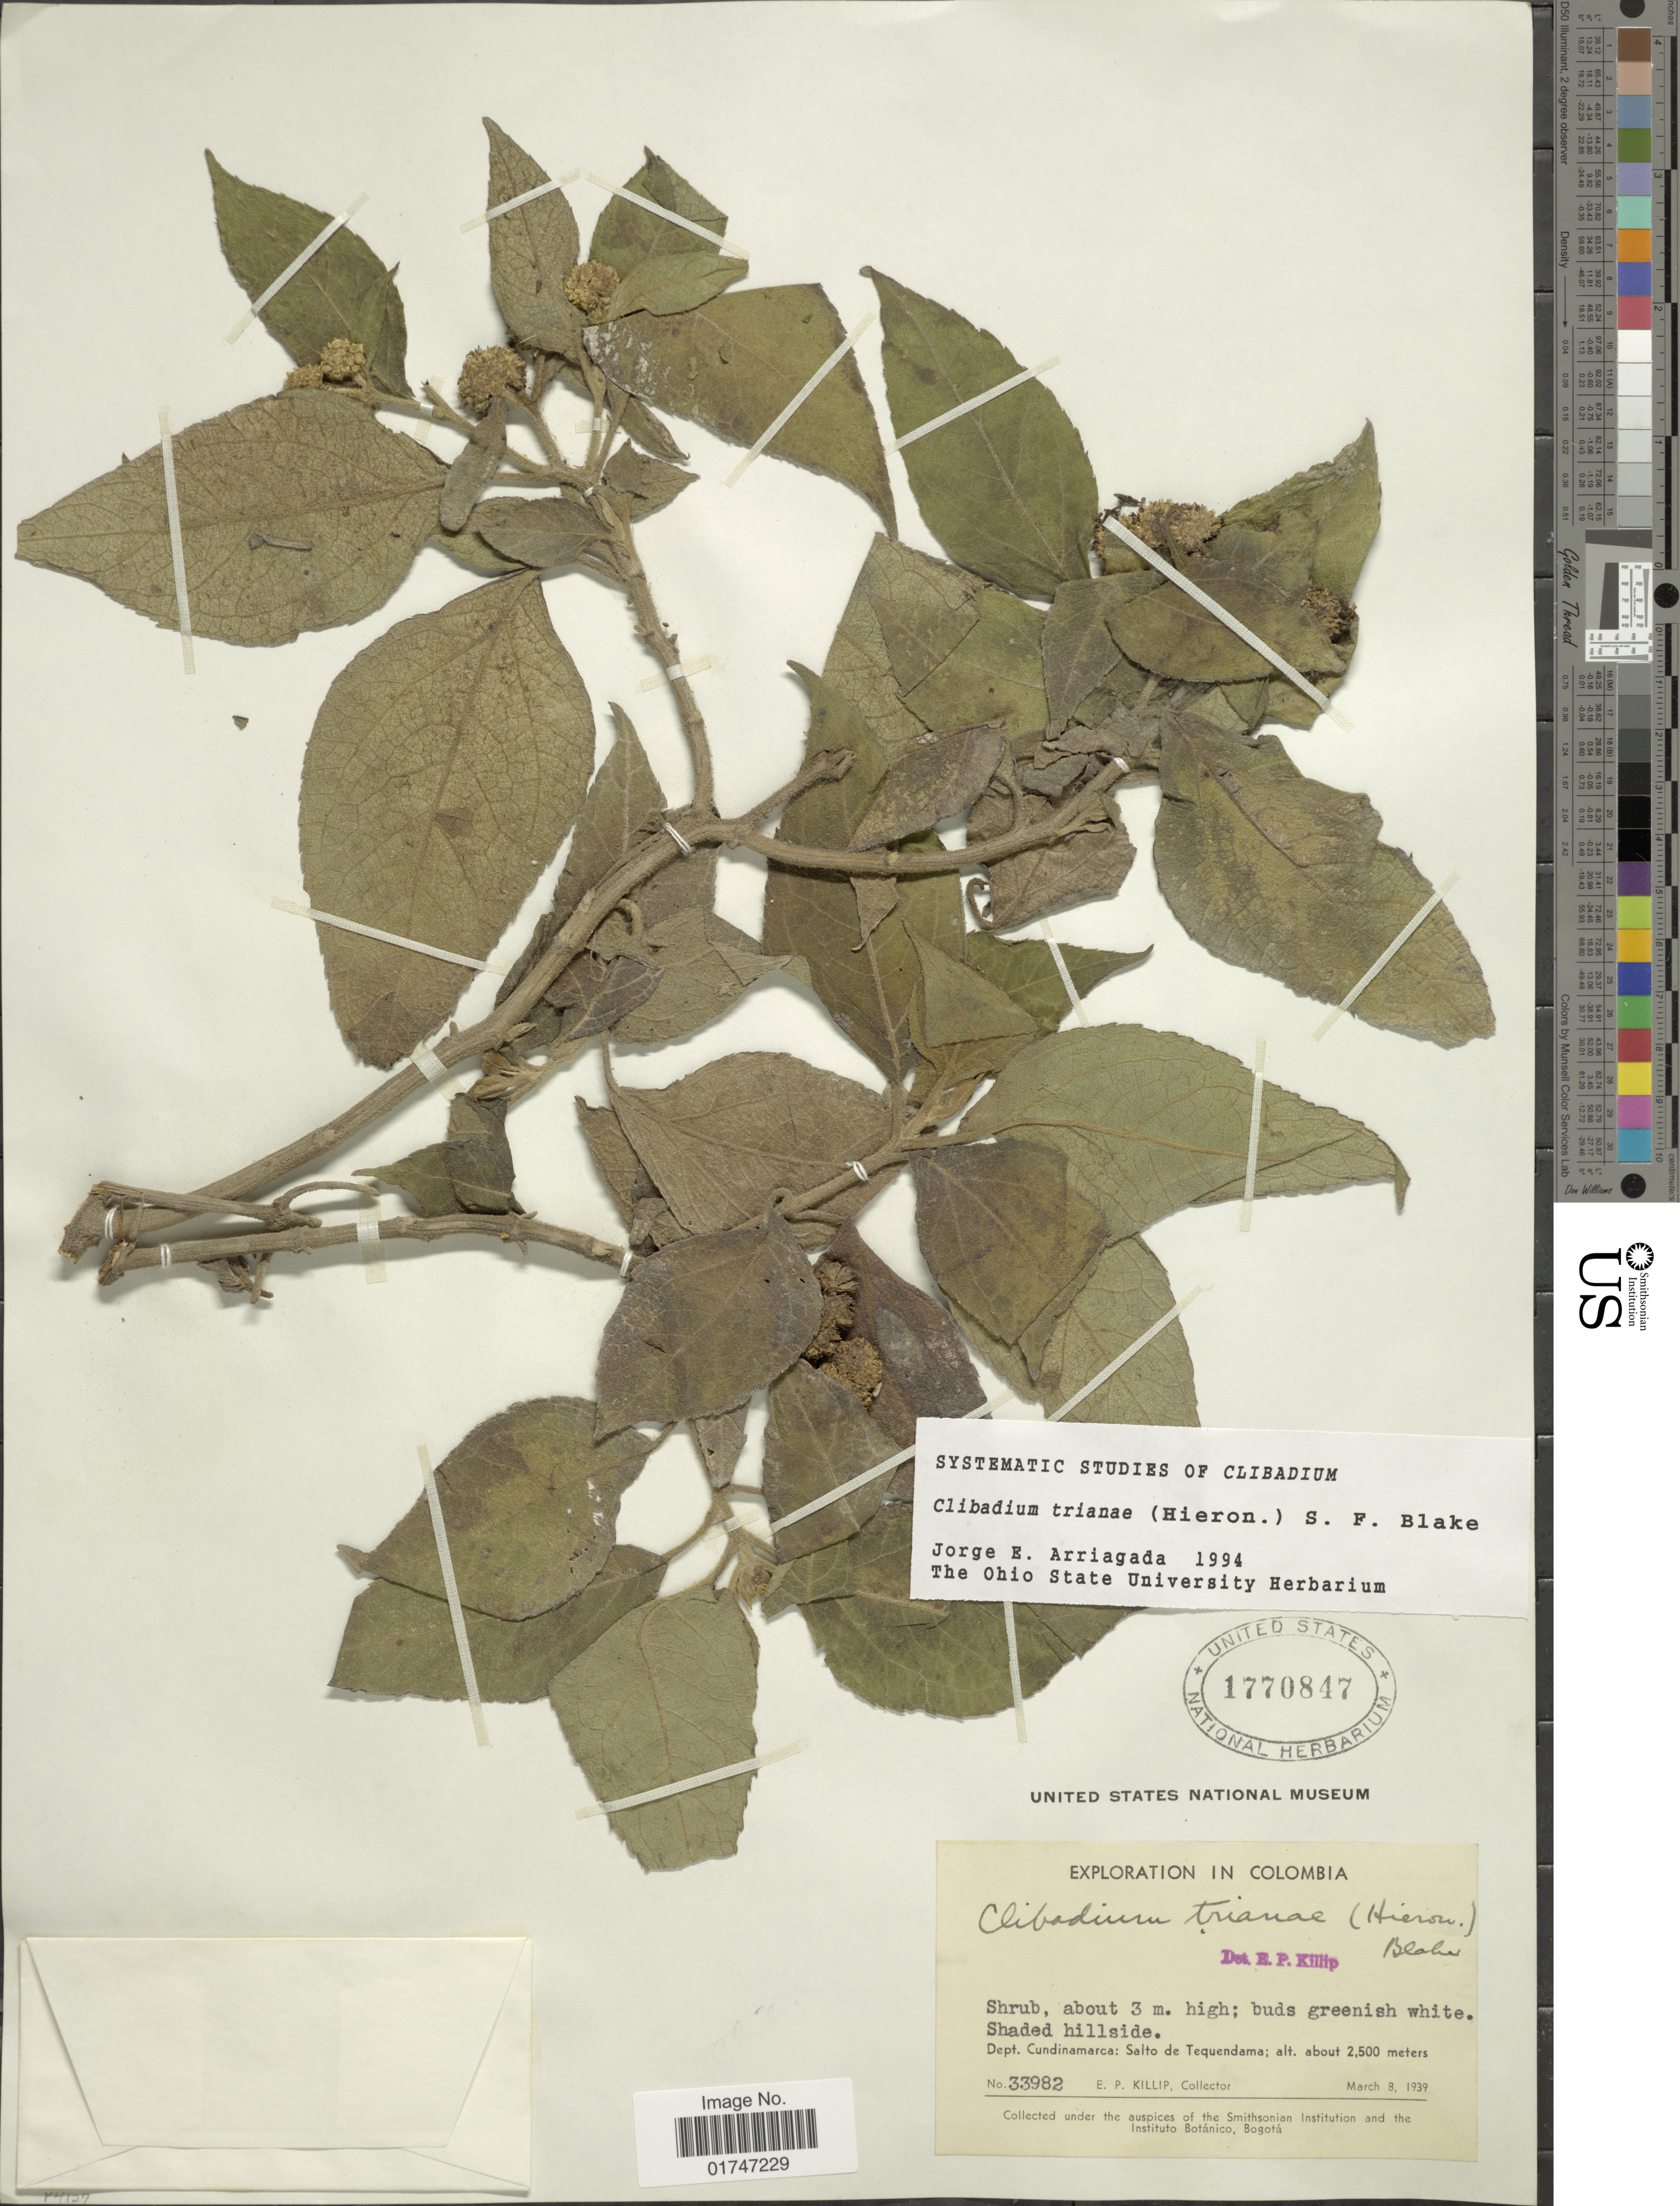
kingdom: Plantae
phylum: Tracheophyta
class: Magnoliopsida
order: Asterales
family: Asteraceae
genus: Clibadium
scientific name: Clibadium trianae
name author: (Hieron.) S.F. Blake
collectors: E. P. Killip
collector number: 33982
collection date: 1939-03-08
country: Colombia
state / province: Cundinamarca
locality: Dept. Cundinamarca: Salto de Tequendama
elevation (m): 2500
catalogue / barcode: US 1770847